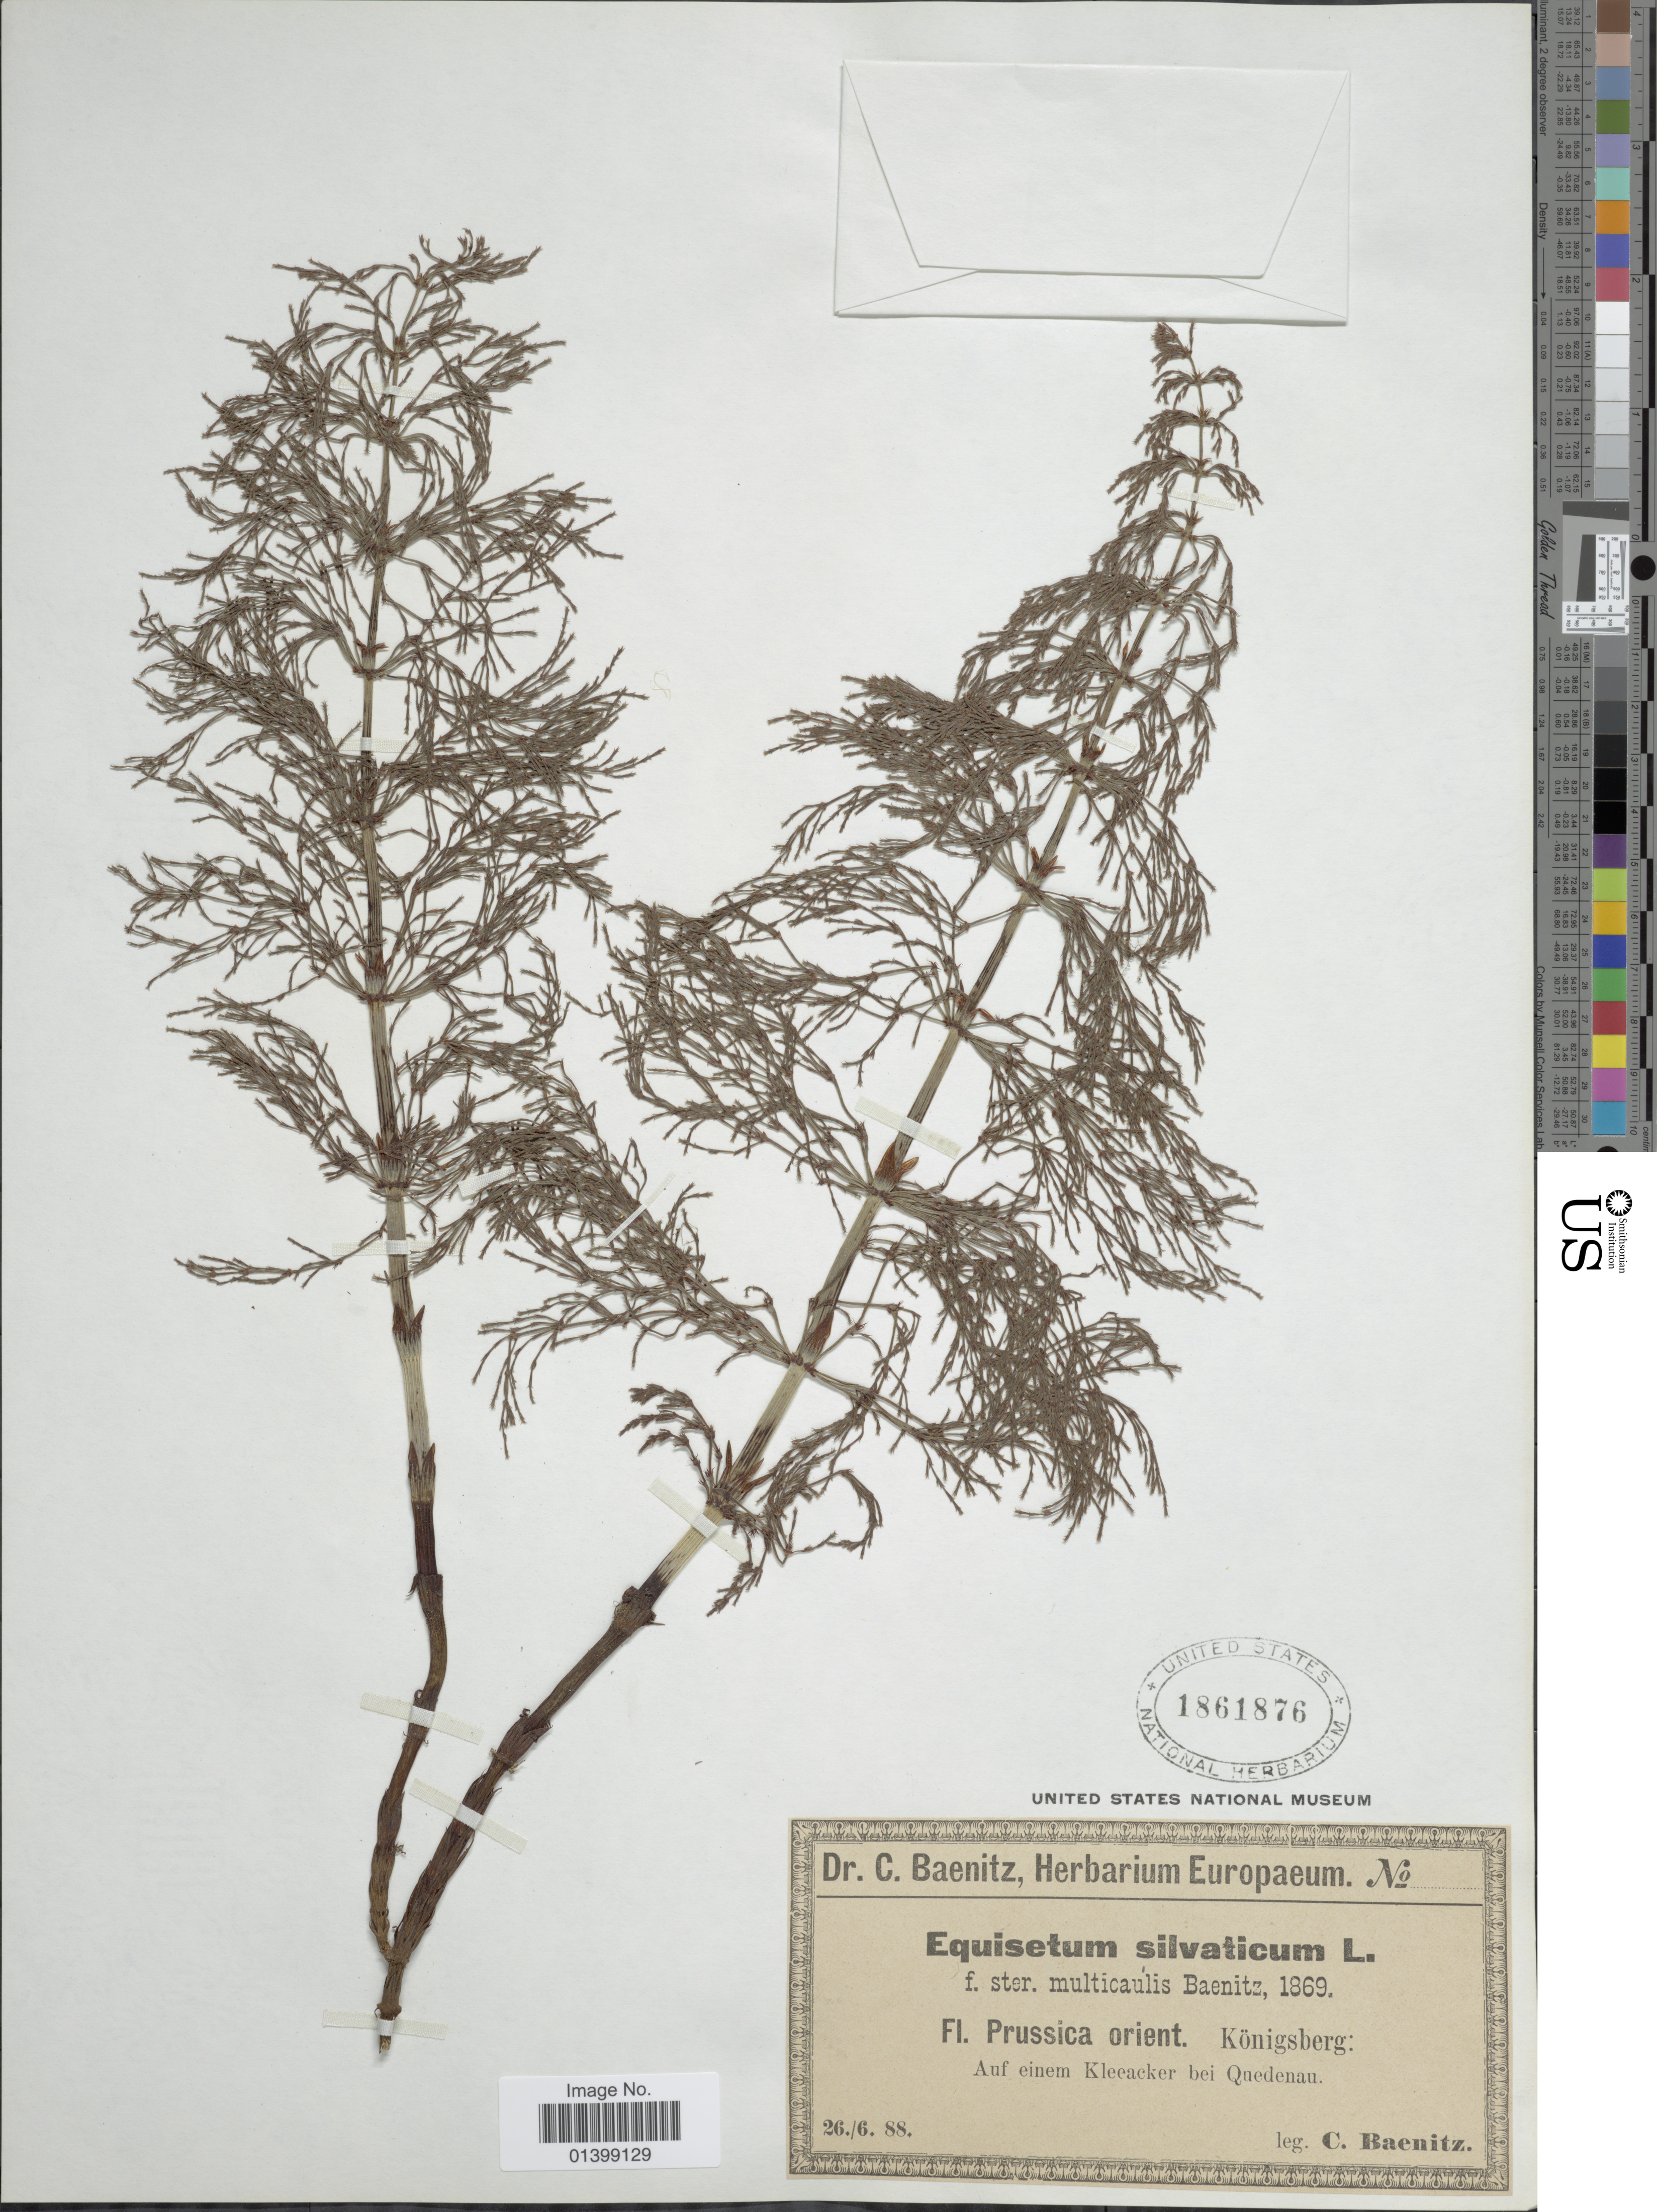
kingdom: Plantae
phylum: Tracheophyta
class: Polypodiopsida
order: Equisetales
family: Equisetaceae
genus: Equisetum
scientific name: Equisetum sylvaticum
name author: L.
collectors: C. G. Baenitz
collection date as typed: Transcribed d/m/y: 26/6/88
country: Russian Federation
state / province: Kaliningrad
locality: Prussica orient Königsberg: Auf einem Kleeacker bei Quedenau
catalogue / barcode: US 1861876